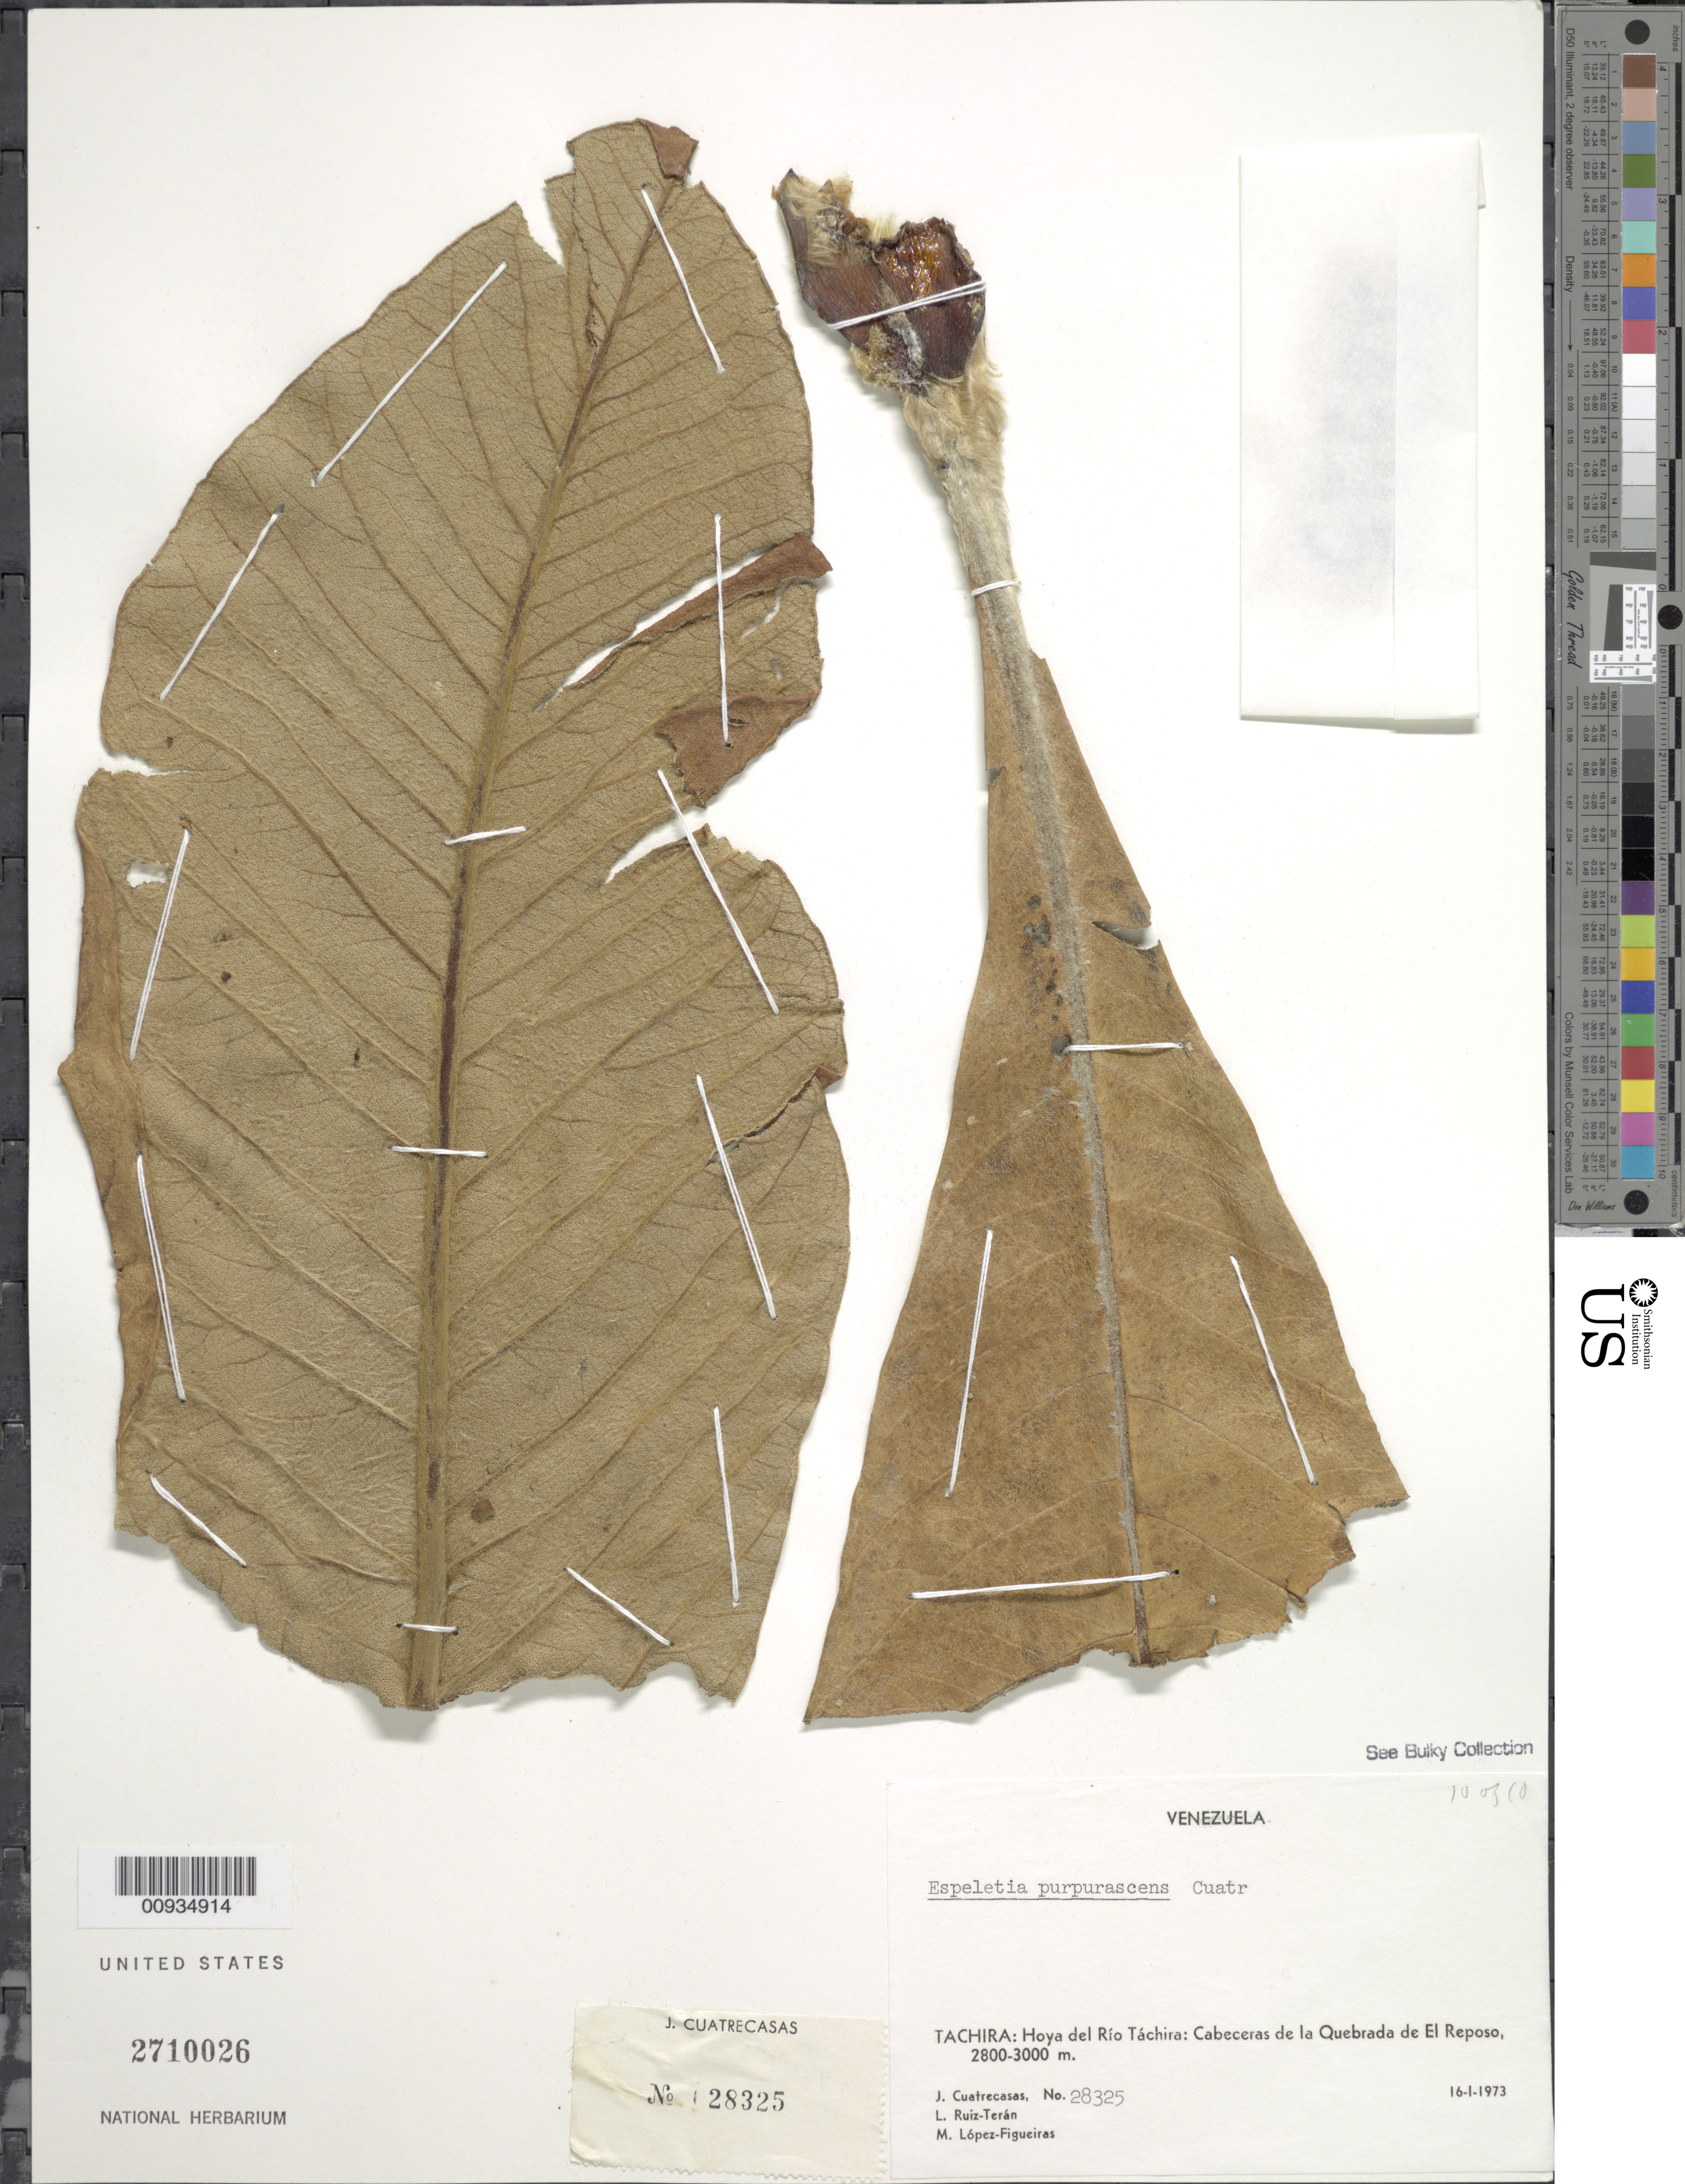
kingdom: Plantae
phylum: Tracheophyta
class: Magnoliopsida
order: Asterales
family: Asteraceae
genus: Espeletiopsis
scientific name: Espeletiopsis purpurascens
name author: (Cuatrec.) Cuatrec.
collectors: J. Cuatrecasas, L. E. Ruíz-Terán & M. López Figueiras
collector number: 28325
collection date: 1973-01-16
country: Venezuela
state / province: Tachira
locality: Hoya del Rio Tachira, Cabeceras de la Quebrada de El Reposo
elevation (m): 2800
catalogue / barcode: US 2710026